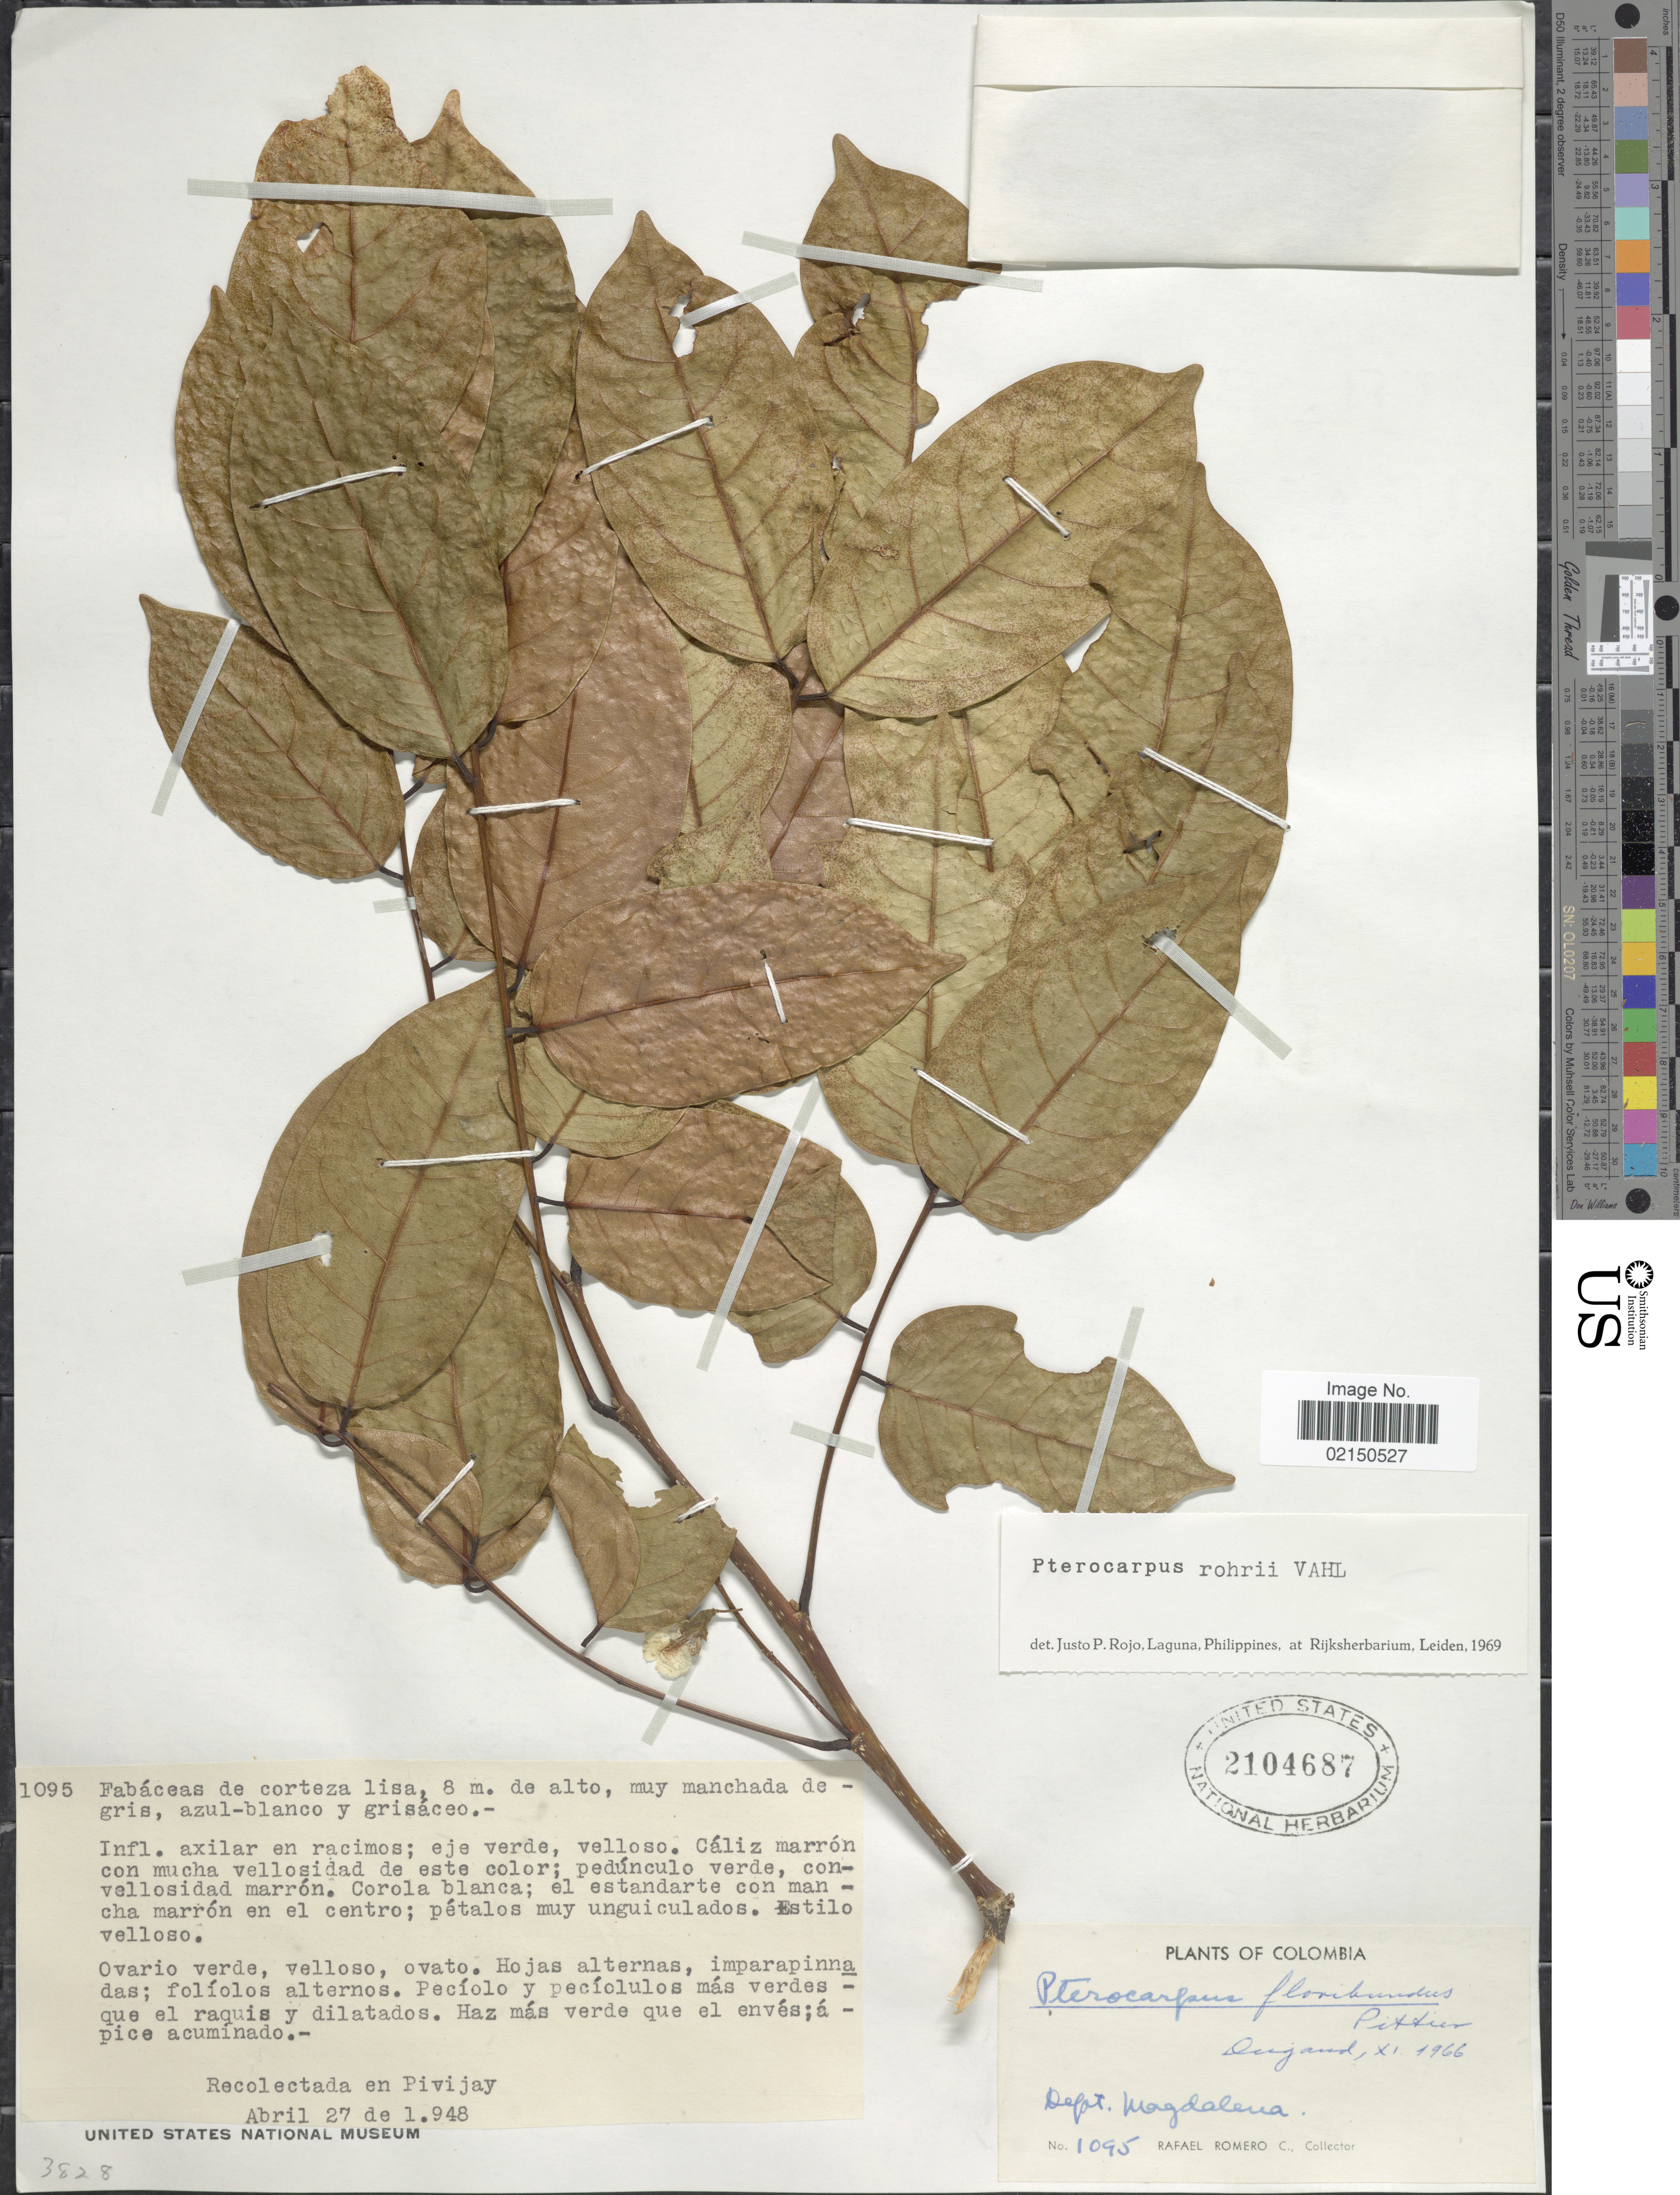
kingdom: Plantae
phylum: Tracheophyta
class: Magnoliopsida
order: Fabales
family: Fabaceae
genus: Pterocarpus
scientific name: Pterocarpus rohrii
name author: Vahl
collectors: R. Romero Castañeda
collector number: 1095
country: Colombia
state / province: Magdalena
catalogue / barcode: US 2104687